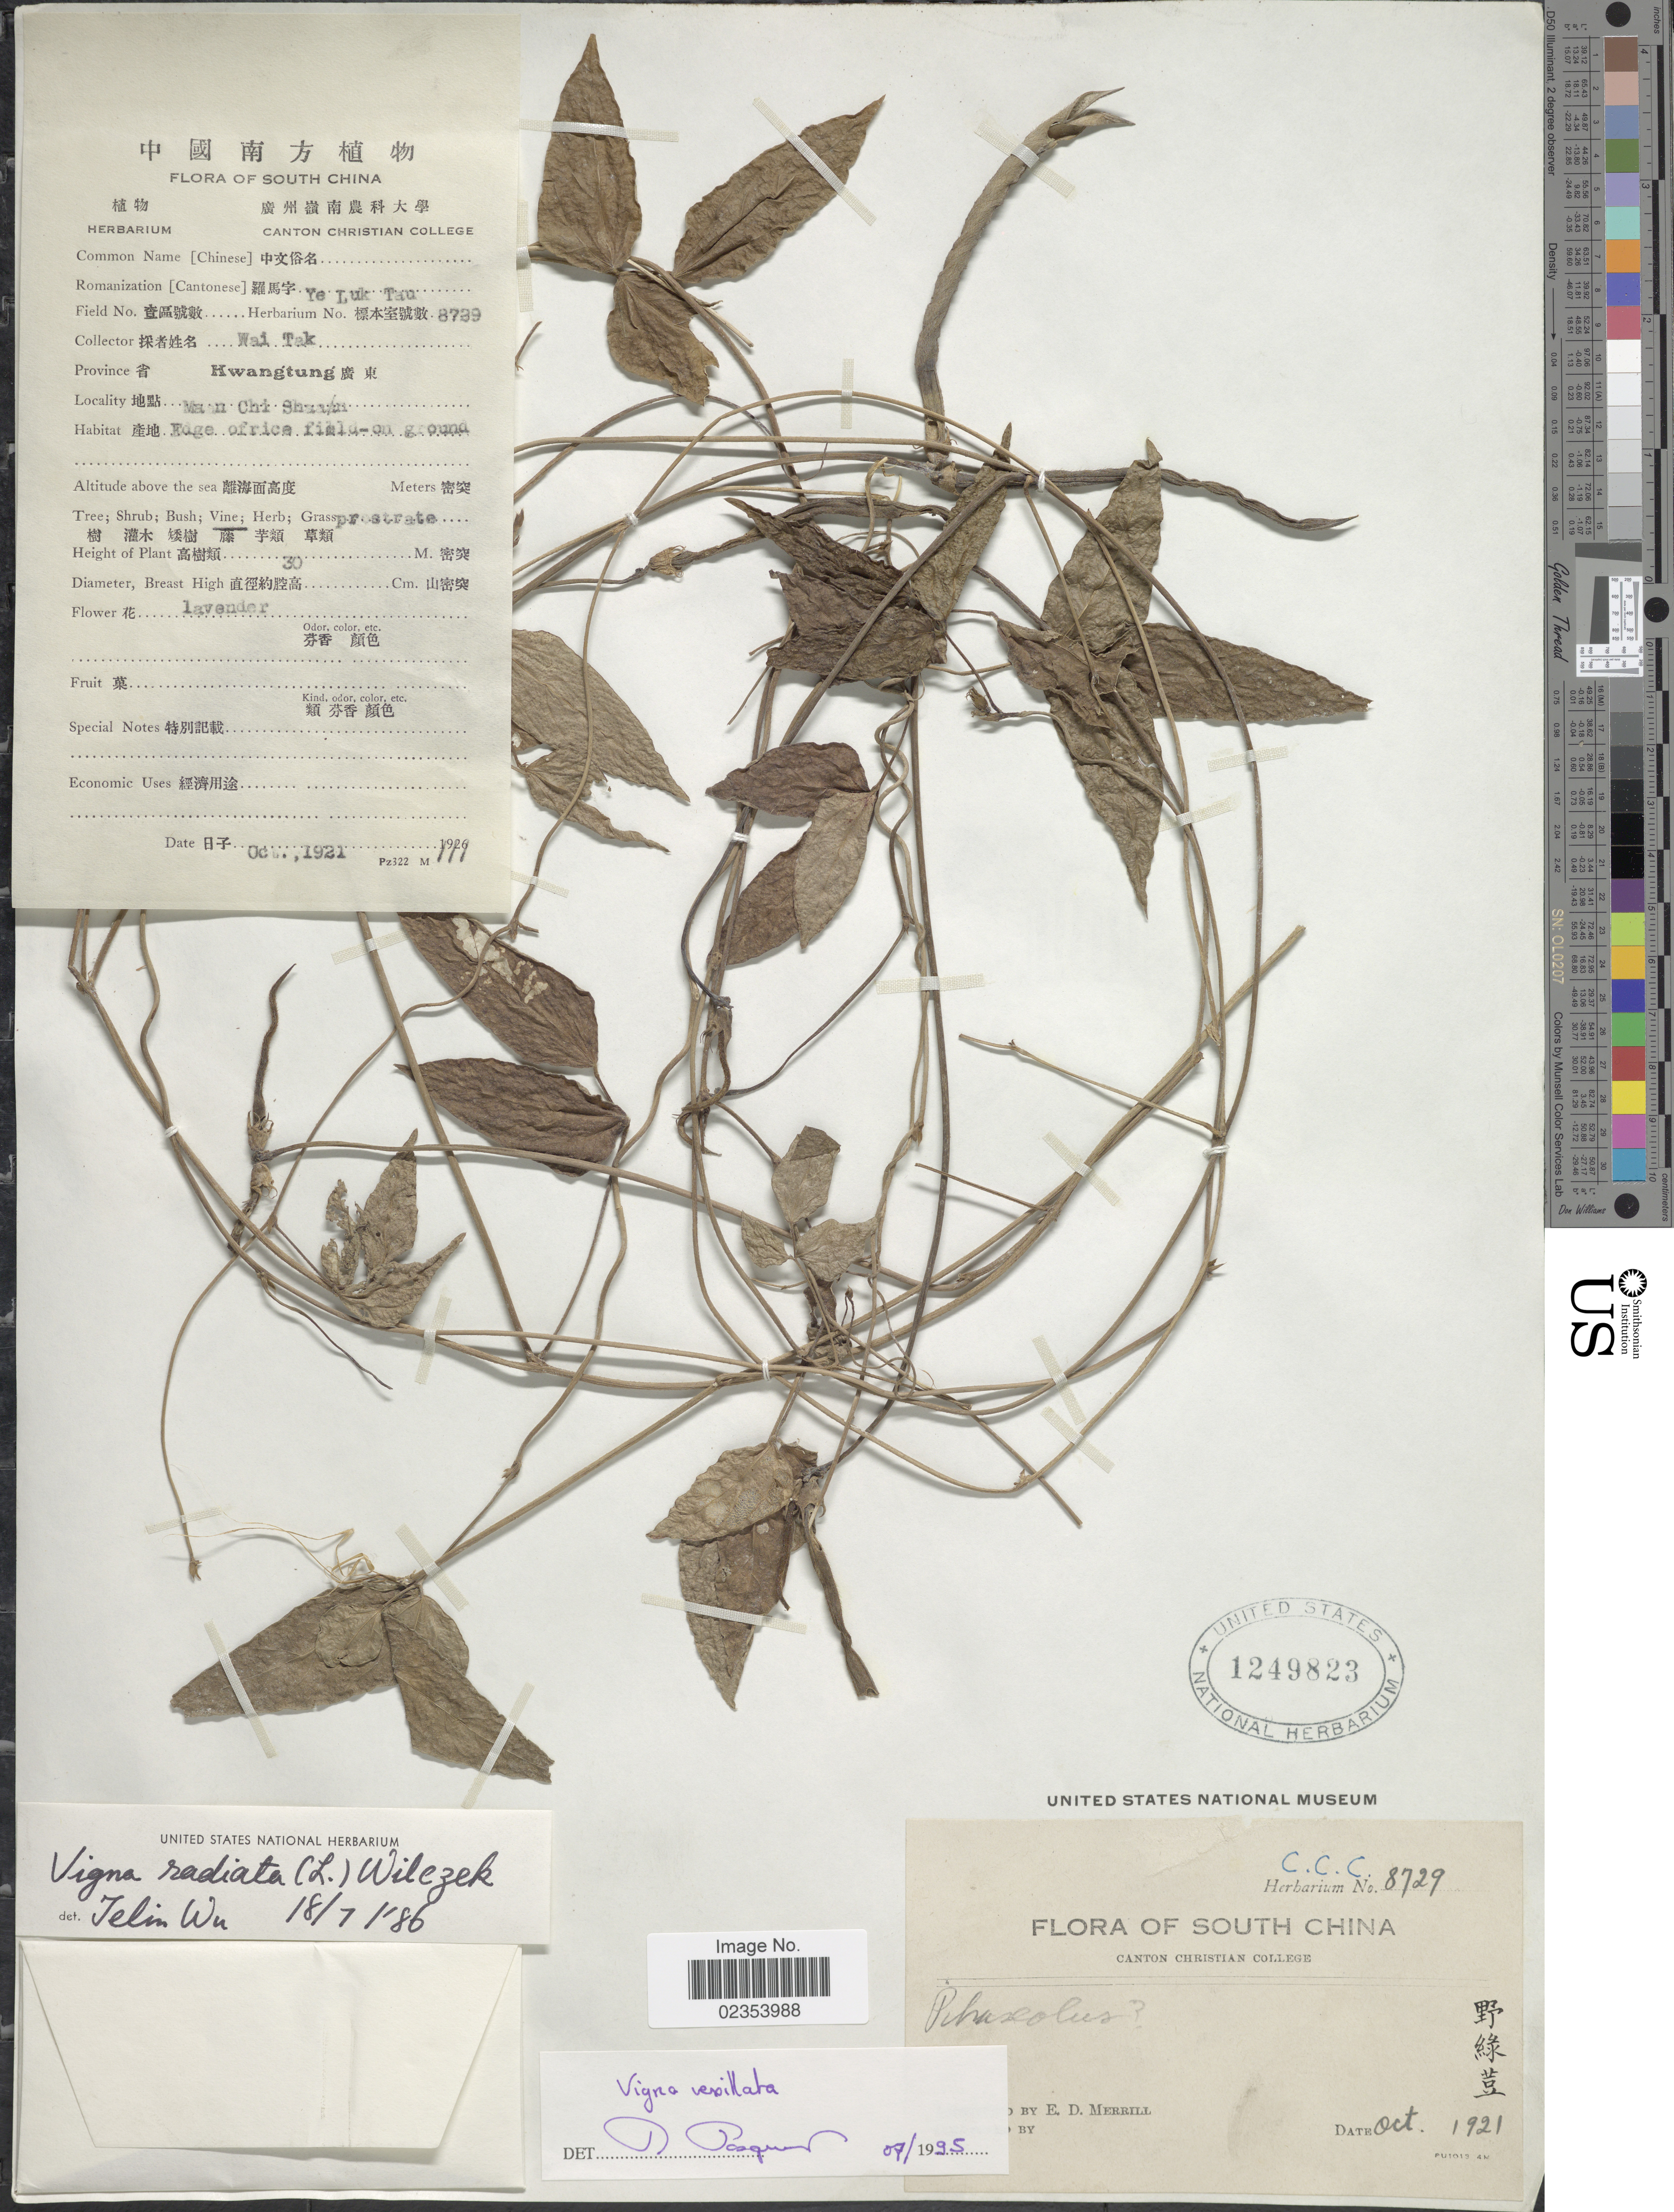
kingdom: Plantae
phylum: Tracheophyta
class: Magnoliopsida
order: Fabales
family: Fabaceae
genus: Vigna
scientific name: Vigna vexillata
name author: (L.) A. Rich.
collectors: W. Tak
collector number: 8729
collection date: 1921-10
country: China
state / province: Guangdong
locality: Province Kwangtung, Man Chi Shaan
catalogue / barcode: US 1249823